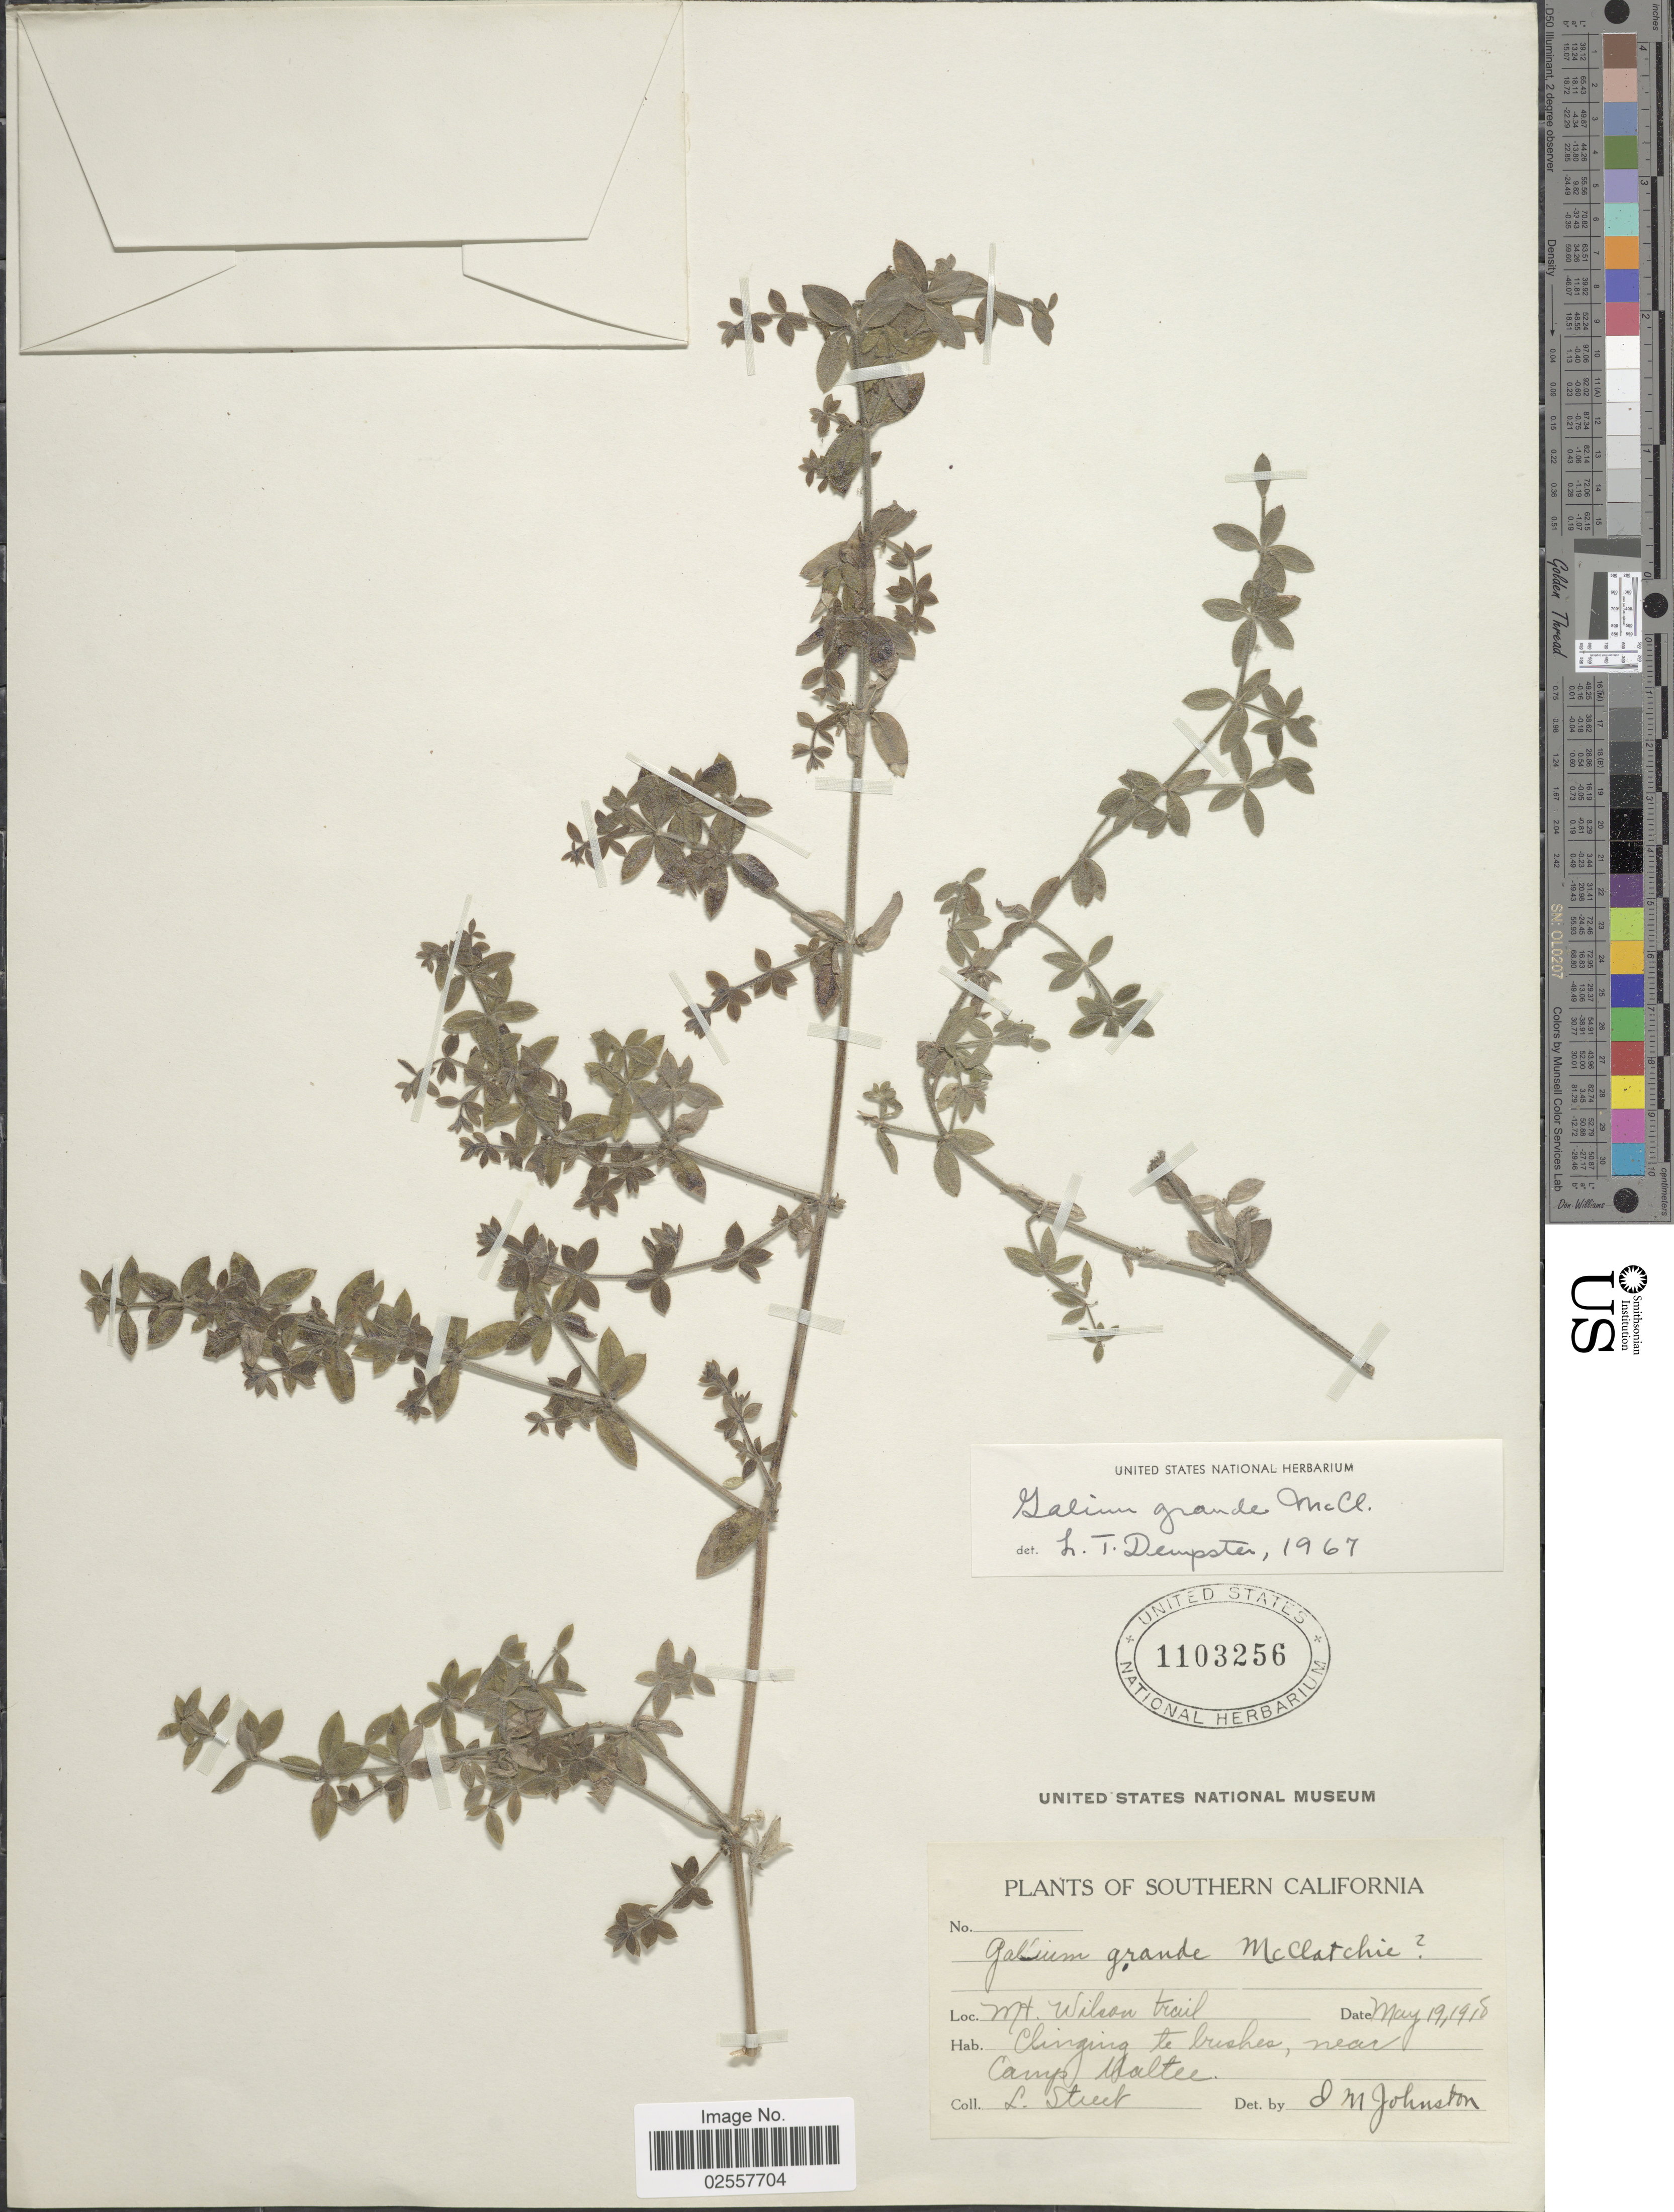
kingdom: Plantae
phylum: Tracheophyta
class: Magnoliopsida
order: Gentianales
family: Rubiaceae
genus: Galium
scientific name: Galium grande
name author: McClatchie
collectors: L. Street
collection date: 1918-05-19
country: United States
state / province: California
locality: Southern California. Mt. Wilson trail. Near Camp Maltee.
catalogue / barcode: US 1103256